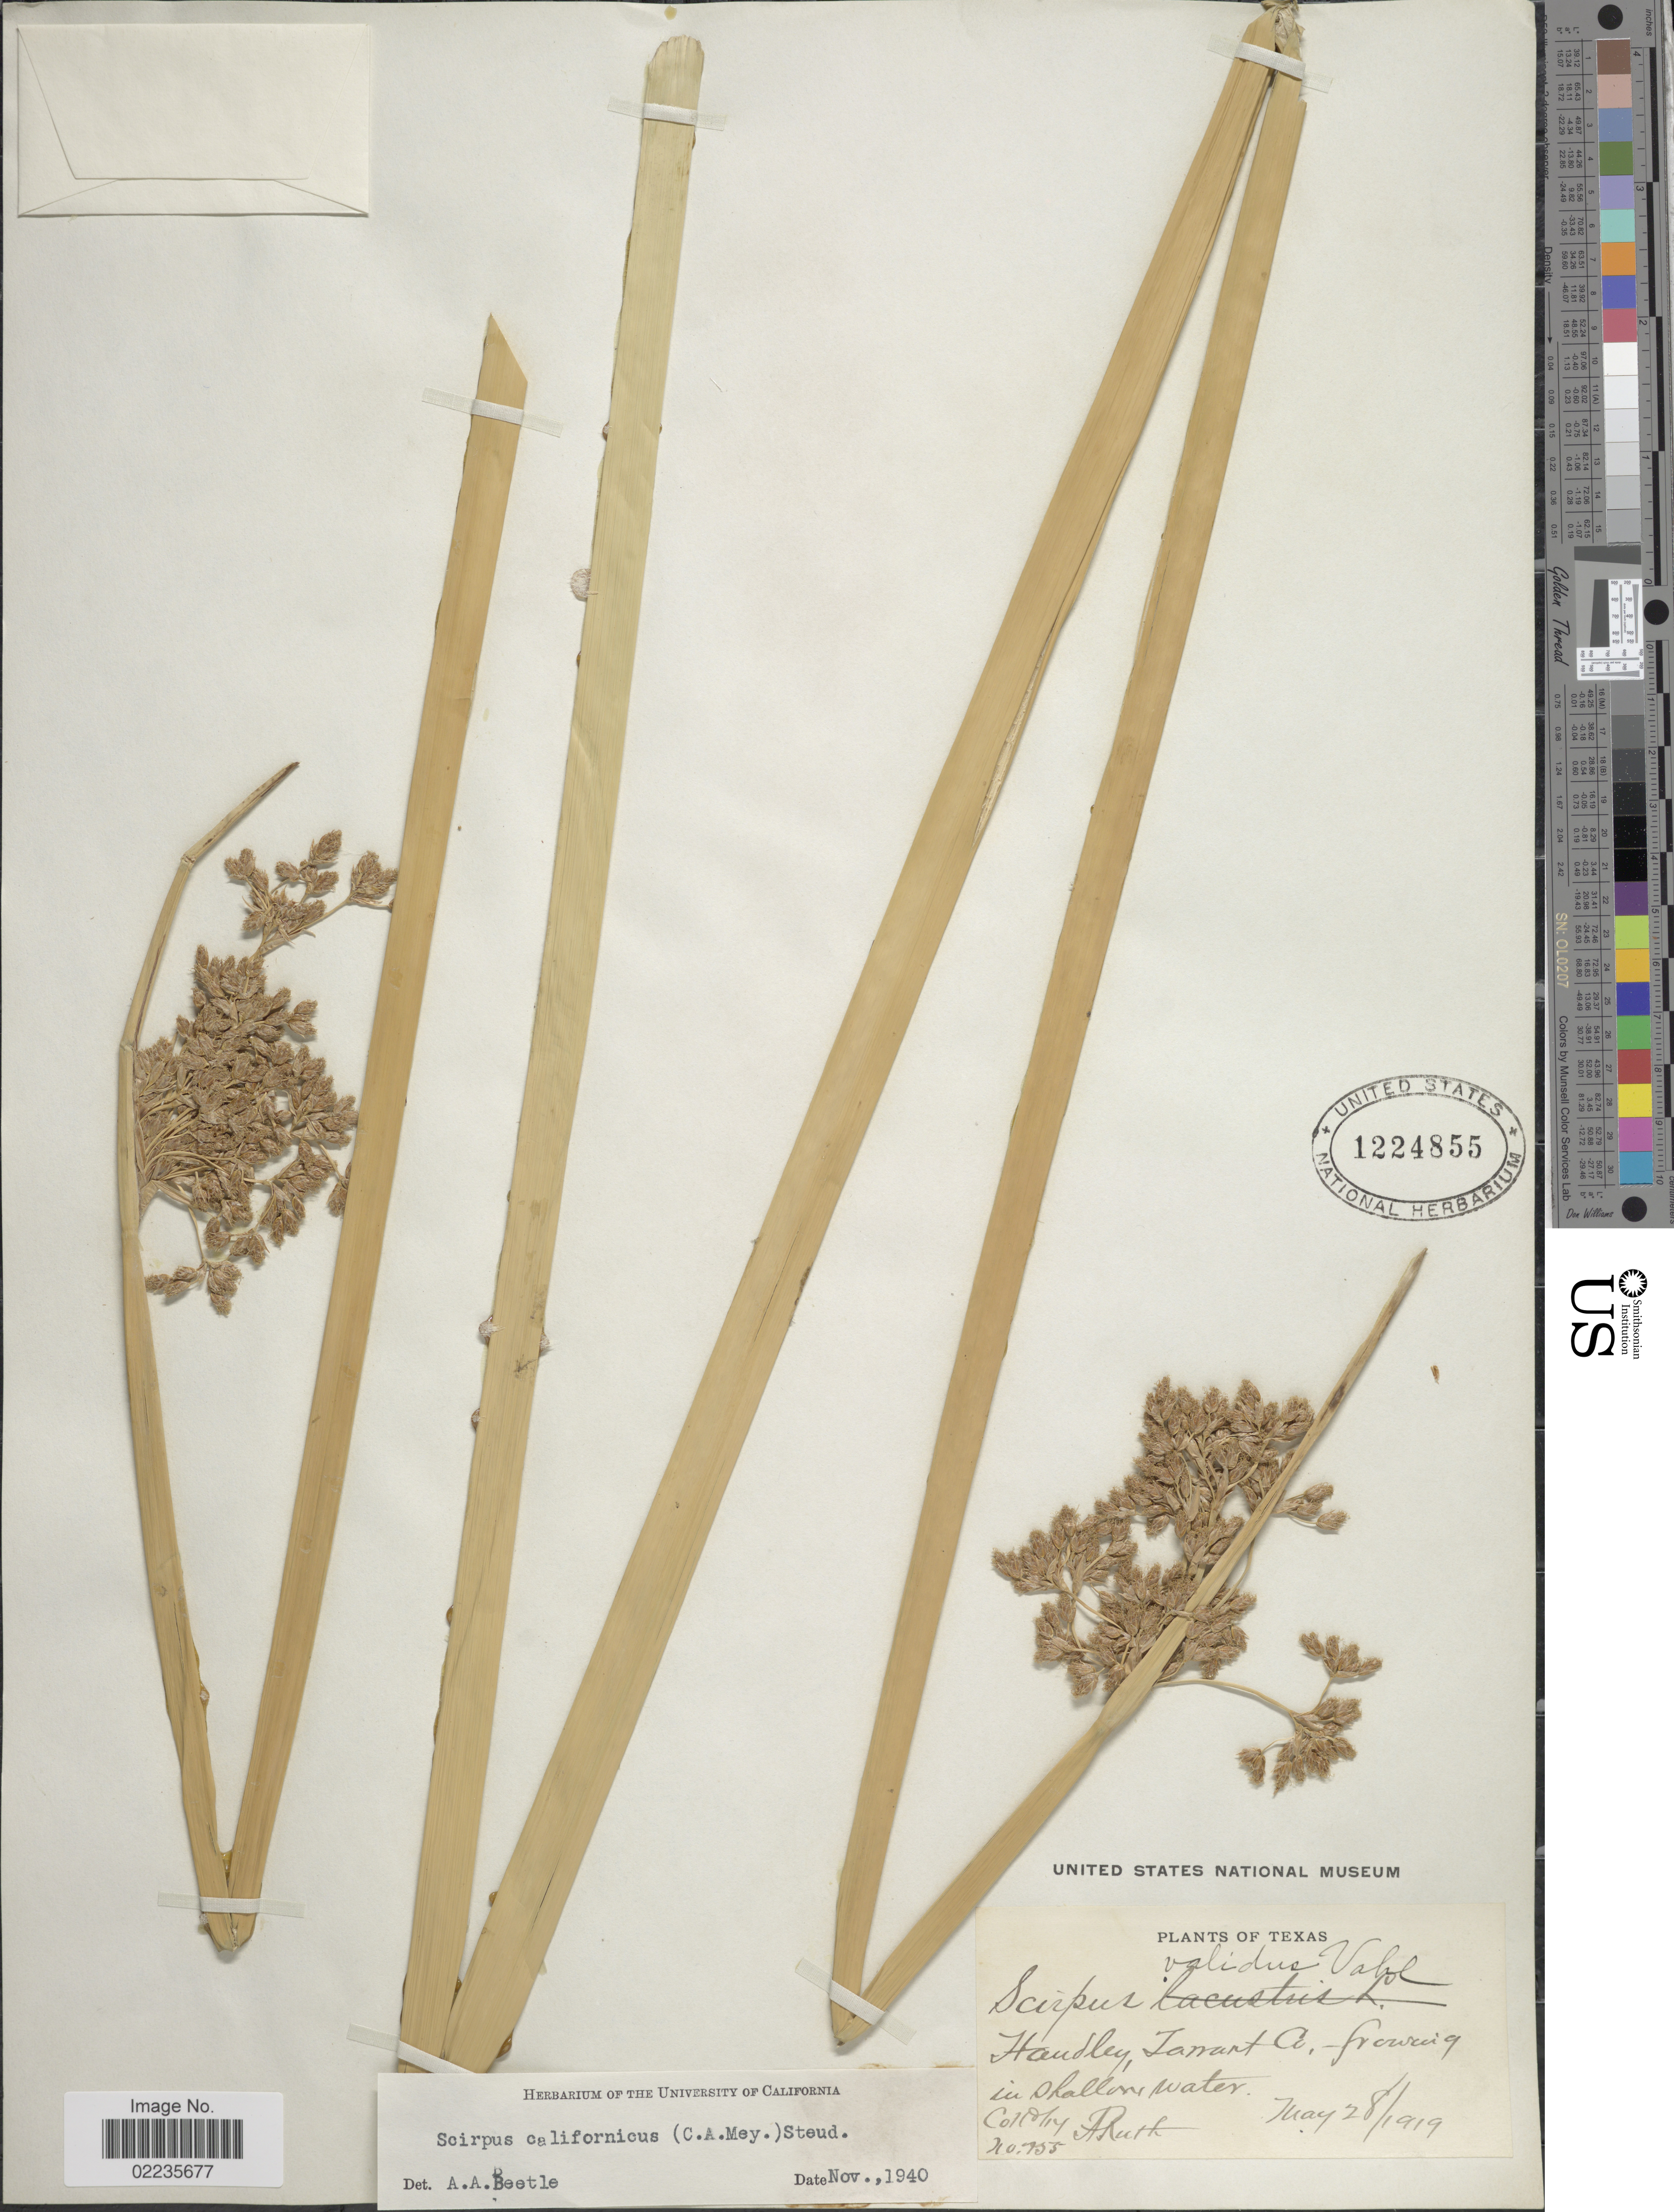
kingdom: Plantae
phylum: Tracheophyta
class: Liliopsida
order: Poales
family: Cyperaceae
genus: Schoenoplectus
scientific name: Schoenoplectus californicus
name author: (C.A. Mey.) Soják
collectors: A. Ruth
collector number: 755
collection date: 1919-05-28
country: United States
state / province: Texas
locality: Handley, Tarrant Co.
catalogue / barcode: US 1224855